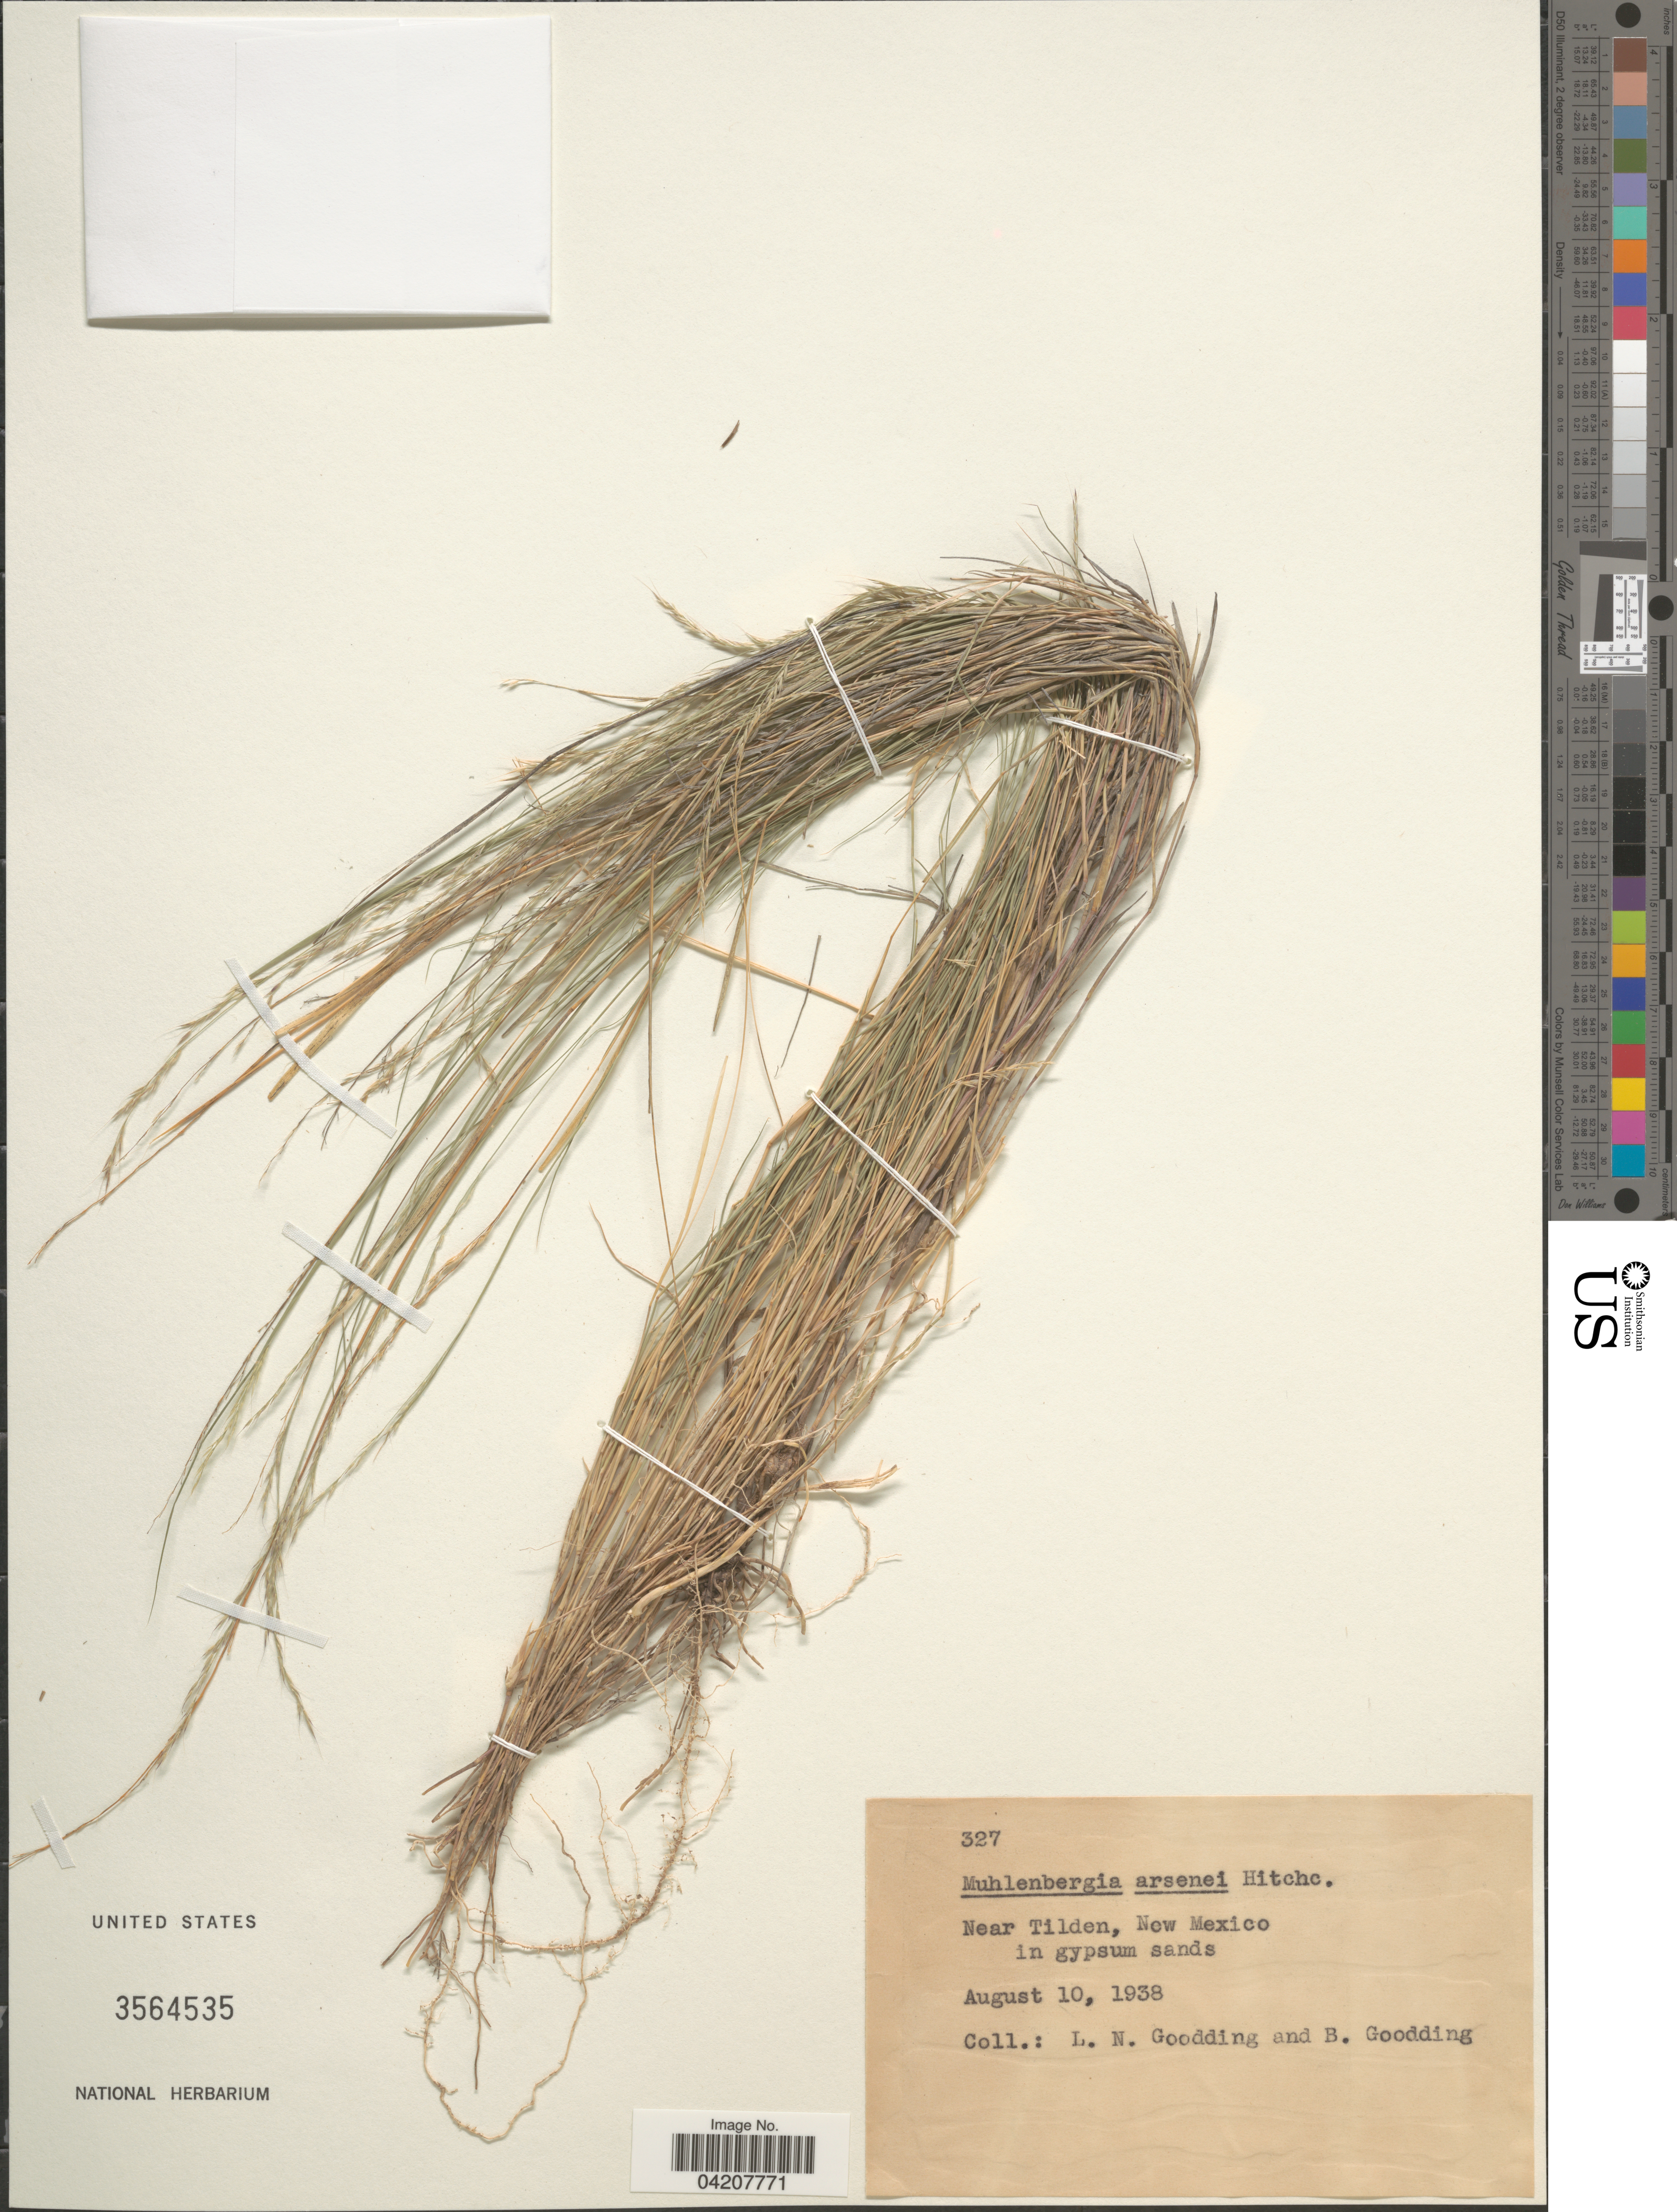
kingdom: Plantae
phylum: Tracheophyta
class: Liliopsida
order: Poales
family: Poaceae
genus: Muhlenbergia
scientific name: Muhlenbergia arsenei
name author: Hitchc.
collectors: L. N. Goodding & B. Goodding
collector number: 327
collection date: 1938-08-10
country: United States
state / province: New Mexico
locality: Near Tilden.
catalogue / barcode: US 3564535